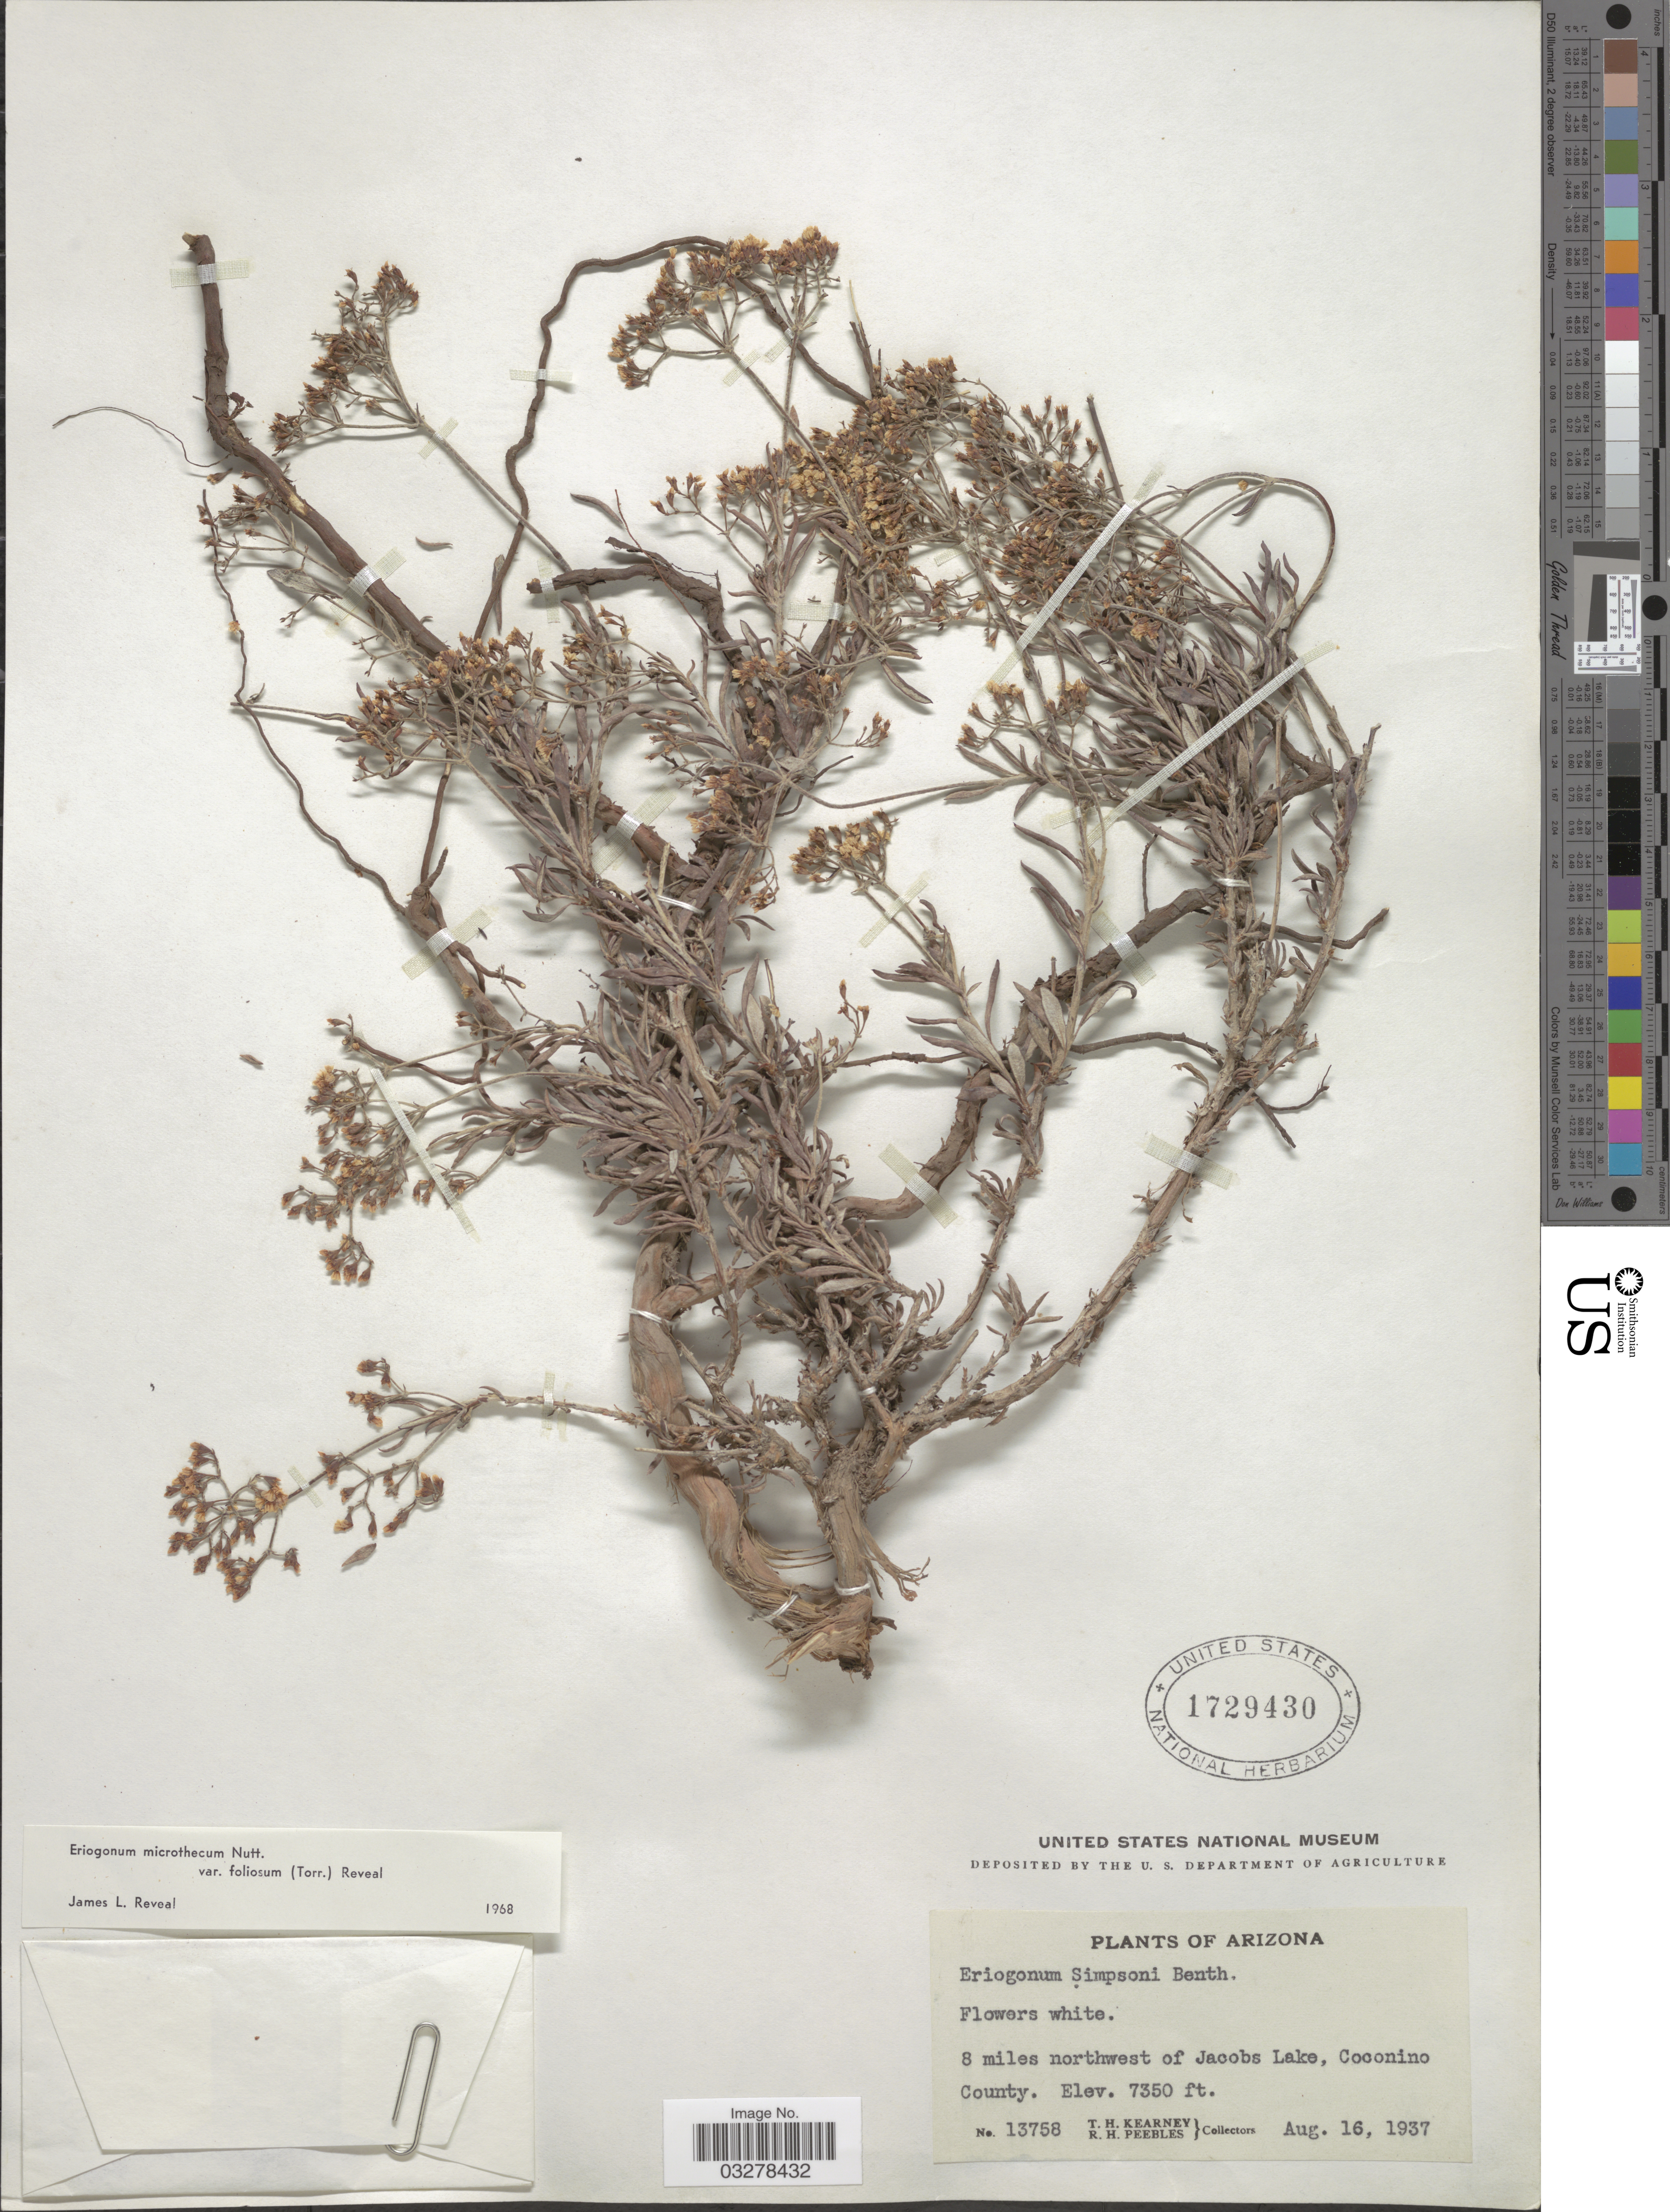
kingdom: Plantae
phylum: Tracheophyta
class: Magnoliopsida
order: Caryophyllales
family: Polygonaceae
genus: Eriogonum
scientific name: Eriogonum microtheca var. foliosum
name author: (Torr. & A. Gray) Reveal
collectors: T. H. Kearney & R. H. Peebles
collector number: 13758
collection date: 1937-08-16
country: United States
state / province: Arizona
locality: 8 miles northwest of Jacobs Lake, Coconino County.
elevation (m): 2240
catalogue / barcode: US 1729430